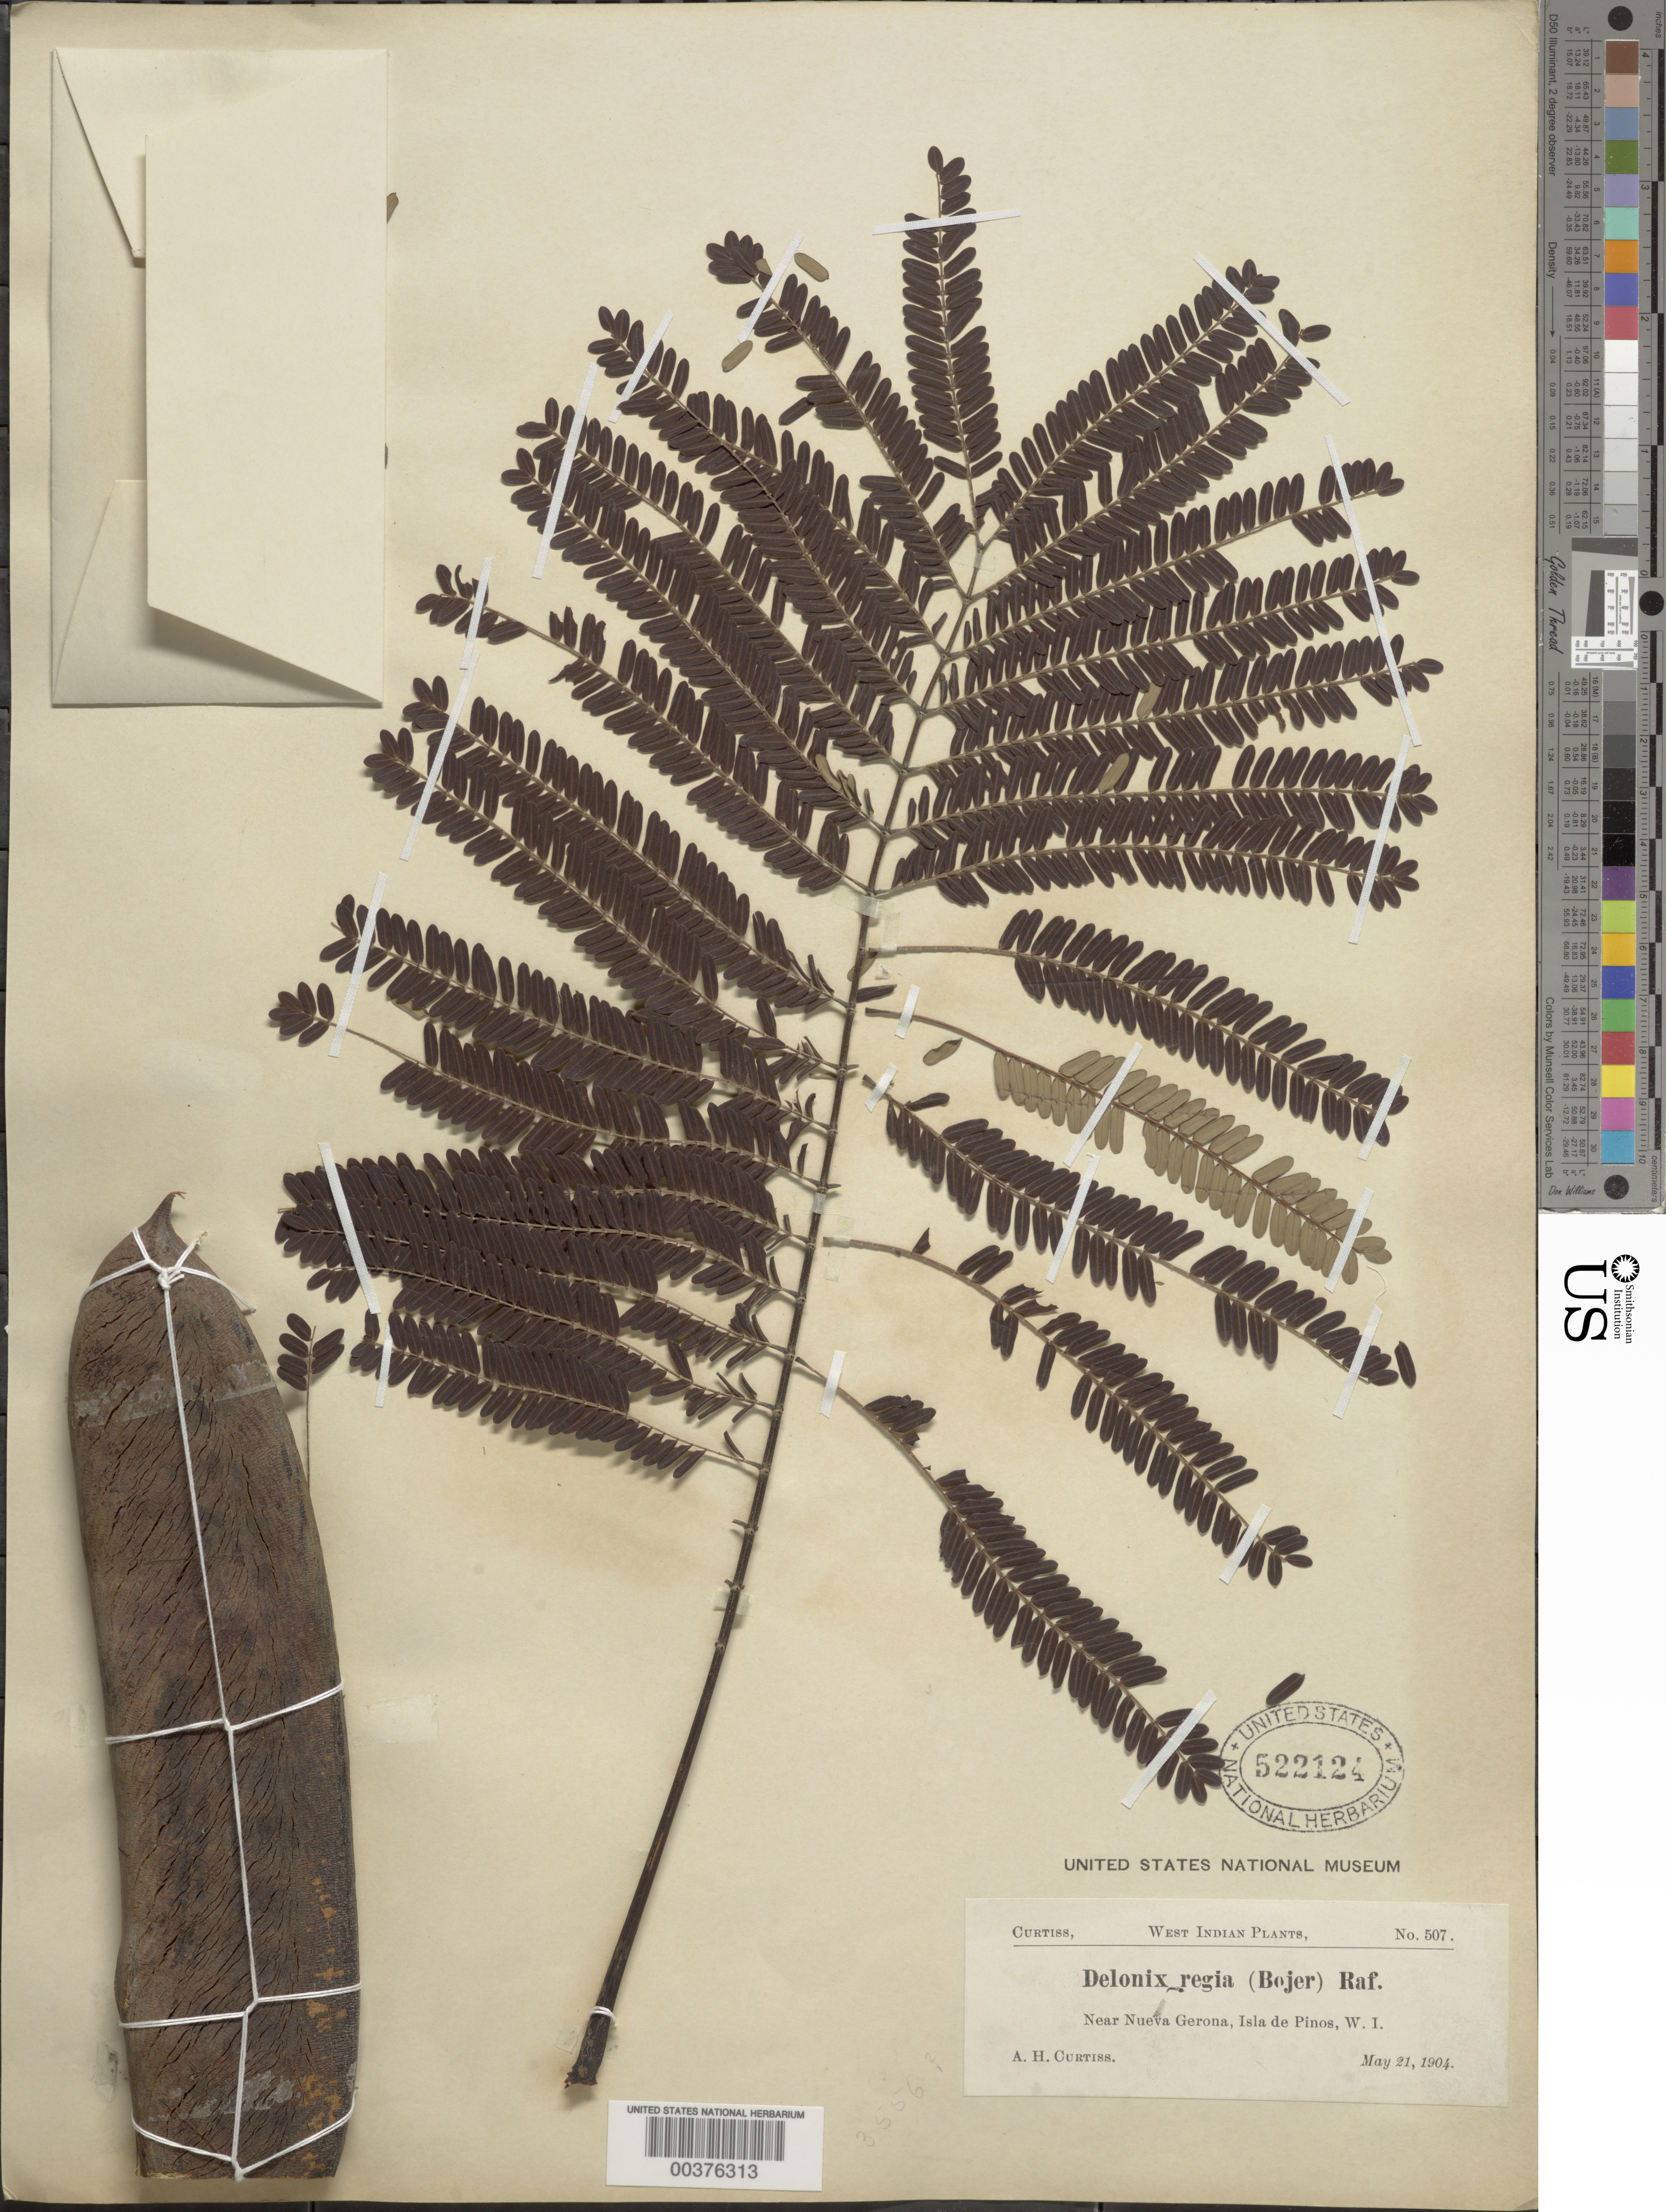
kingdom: Plantae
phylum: Tracheophyta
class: Magnoliopsida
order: Fabales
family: Fabaceae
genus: Delonix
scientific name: Delonix regia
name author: (Bojer ex Hook.) Raf.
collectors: A. H. Curtiss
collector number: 507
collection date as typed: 21 May 1904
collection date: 1904-05-21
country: Cuba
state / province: Isla de La Juventud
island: Isla de La Juventud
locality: Near nueva gerona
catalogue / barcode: US 522124